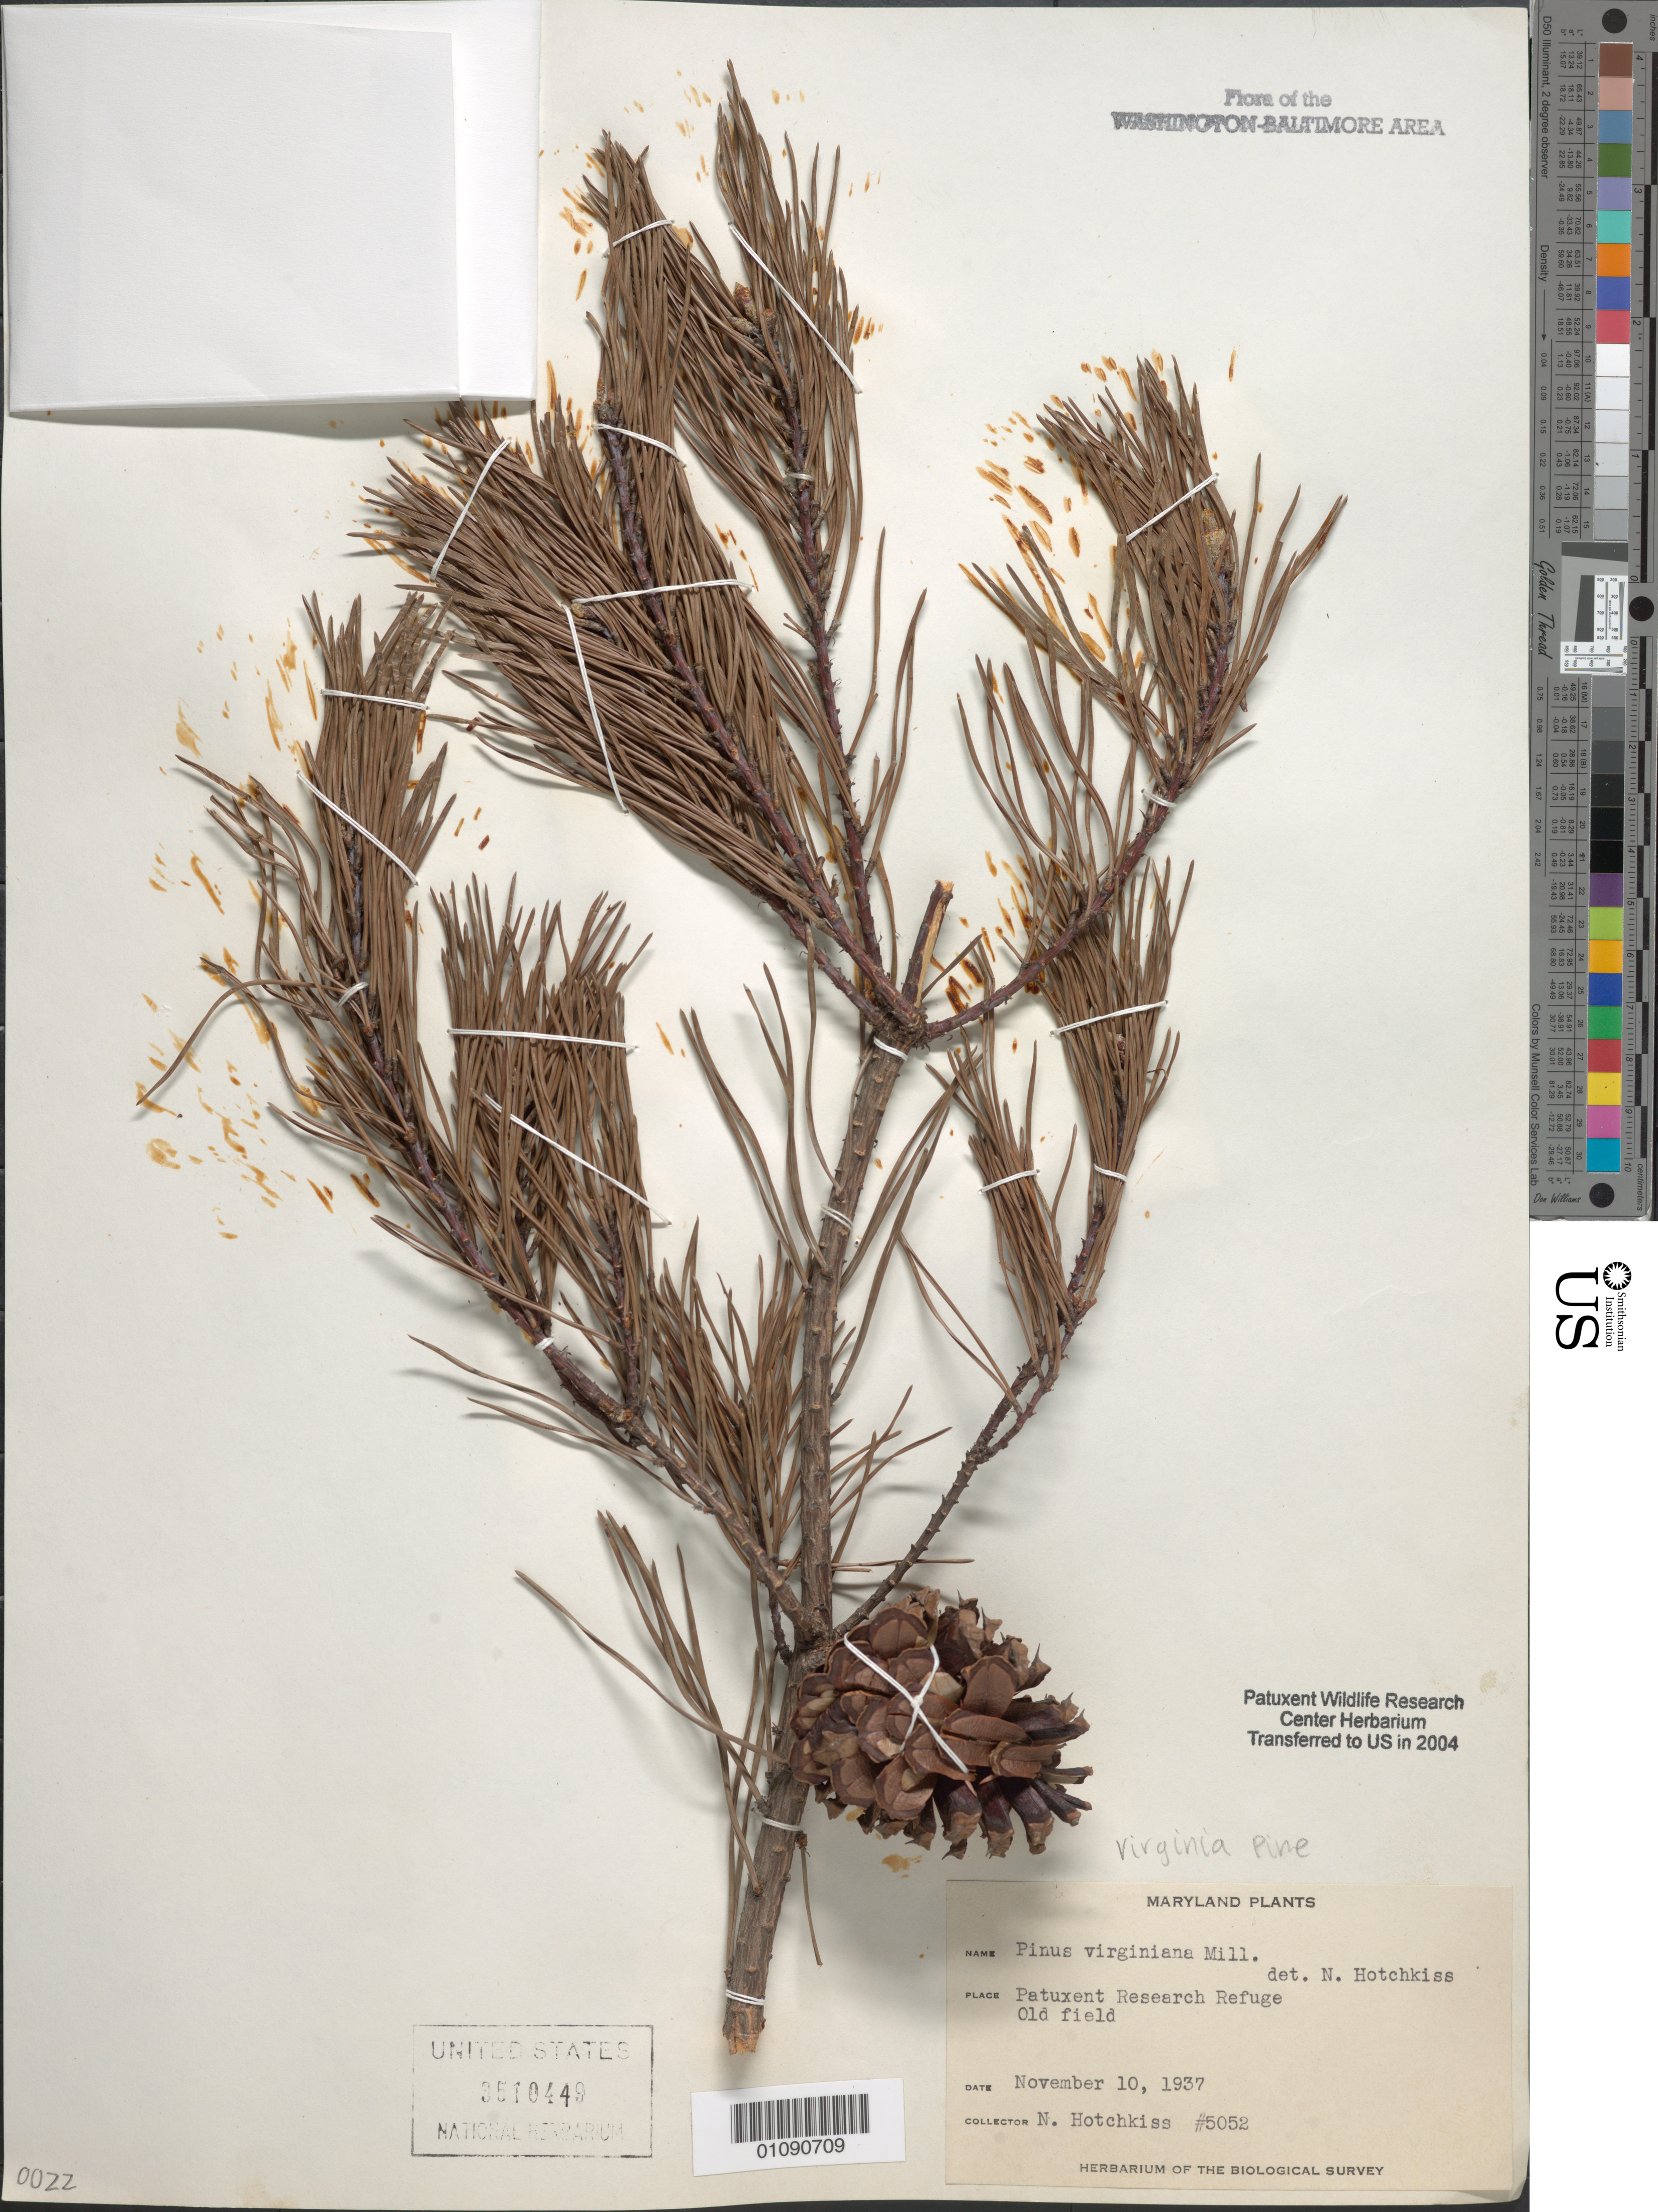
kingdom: Plantae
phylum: Tracheophyta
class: Pinopsida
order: Pinales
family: Pinaceae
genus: Pinus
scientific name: Pinus virginiana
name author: Mill.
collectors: N. Hotchkiss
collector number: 5052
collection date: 1937-11-10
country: United States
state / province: Maryland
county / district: Prince George's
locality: Patuxent Wildlife Refuge.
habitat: Old field.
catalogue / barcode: US 3510449